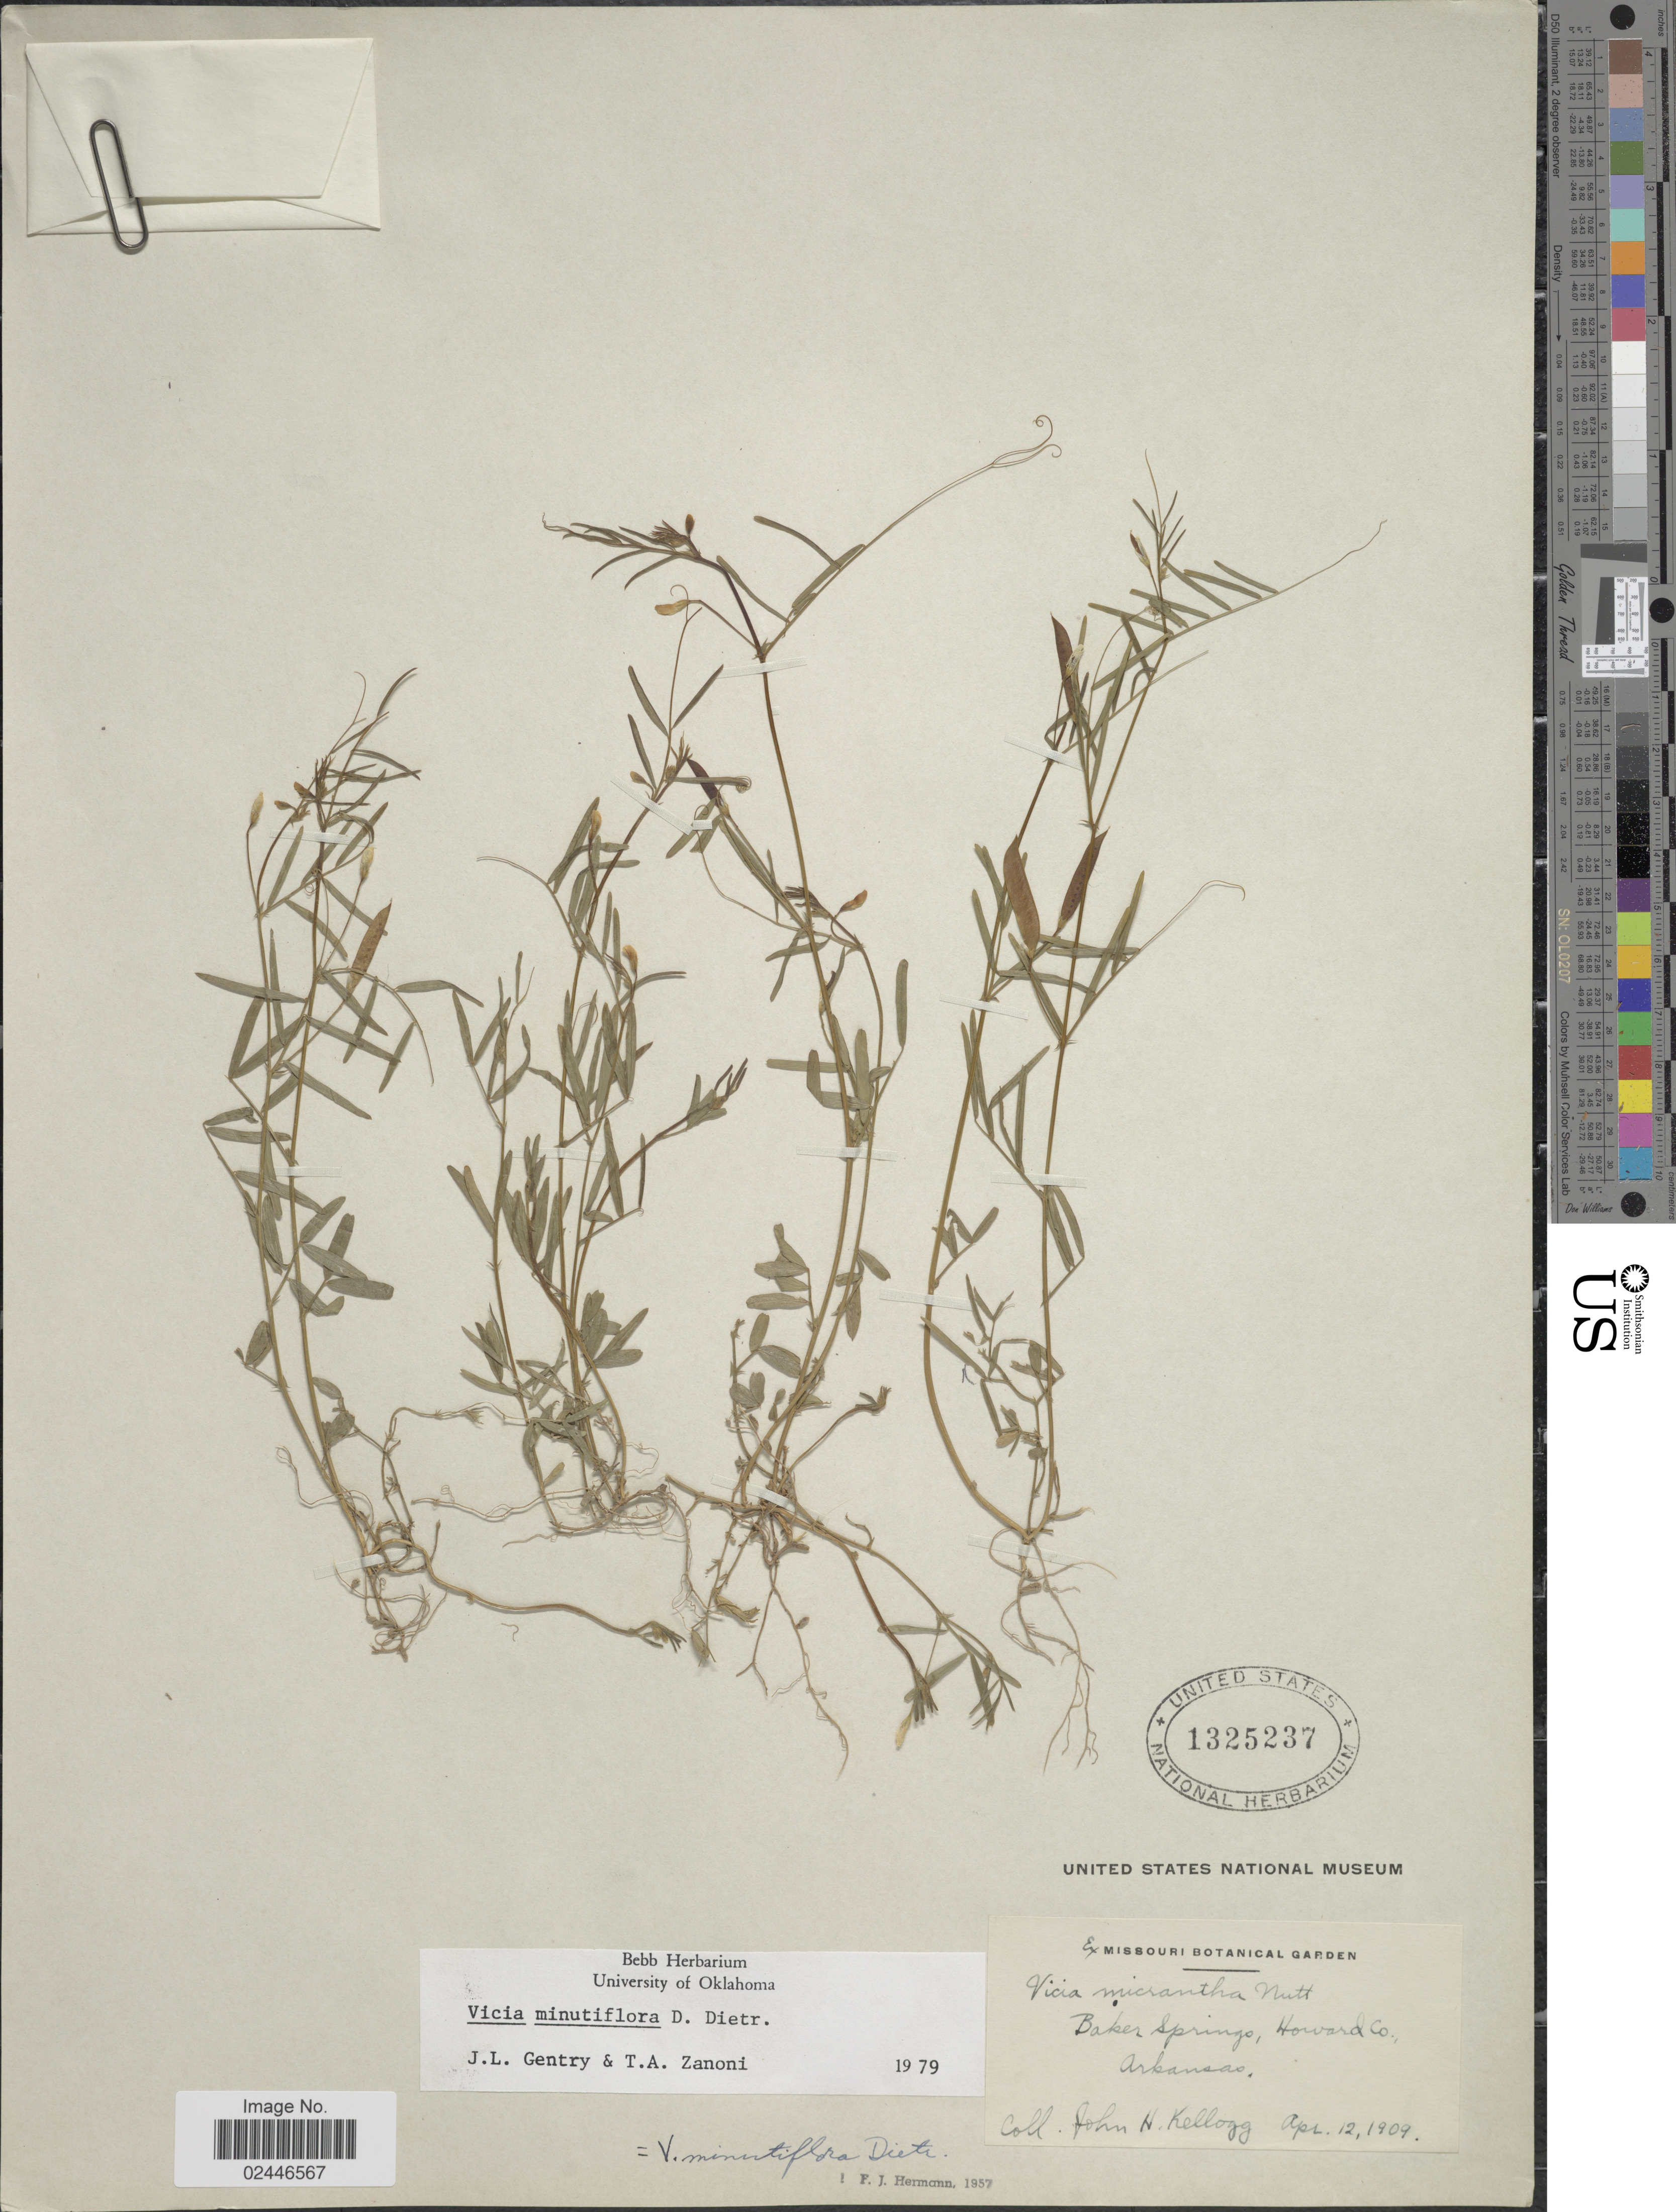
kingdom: Plantae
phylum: Tracheophyta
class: Magnoliopsida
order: Fabales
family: Fabaceae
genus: Vicia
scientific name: Vicia minutiflora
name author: D. Dietr.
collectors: J. H. Kellogg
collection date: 1909-04-12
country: United States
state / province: Arkansas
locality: Baker Springs, Howard Co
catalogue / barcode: US 1325237